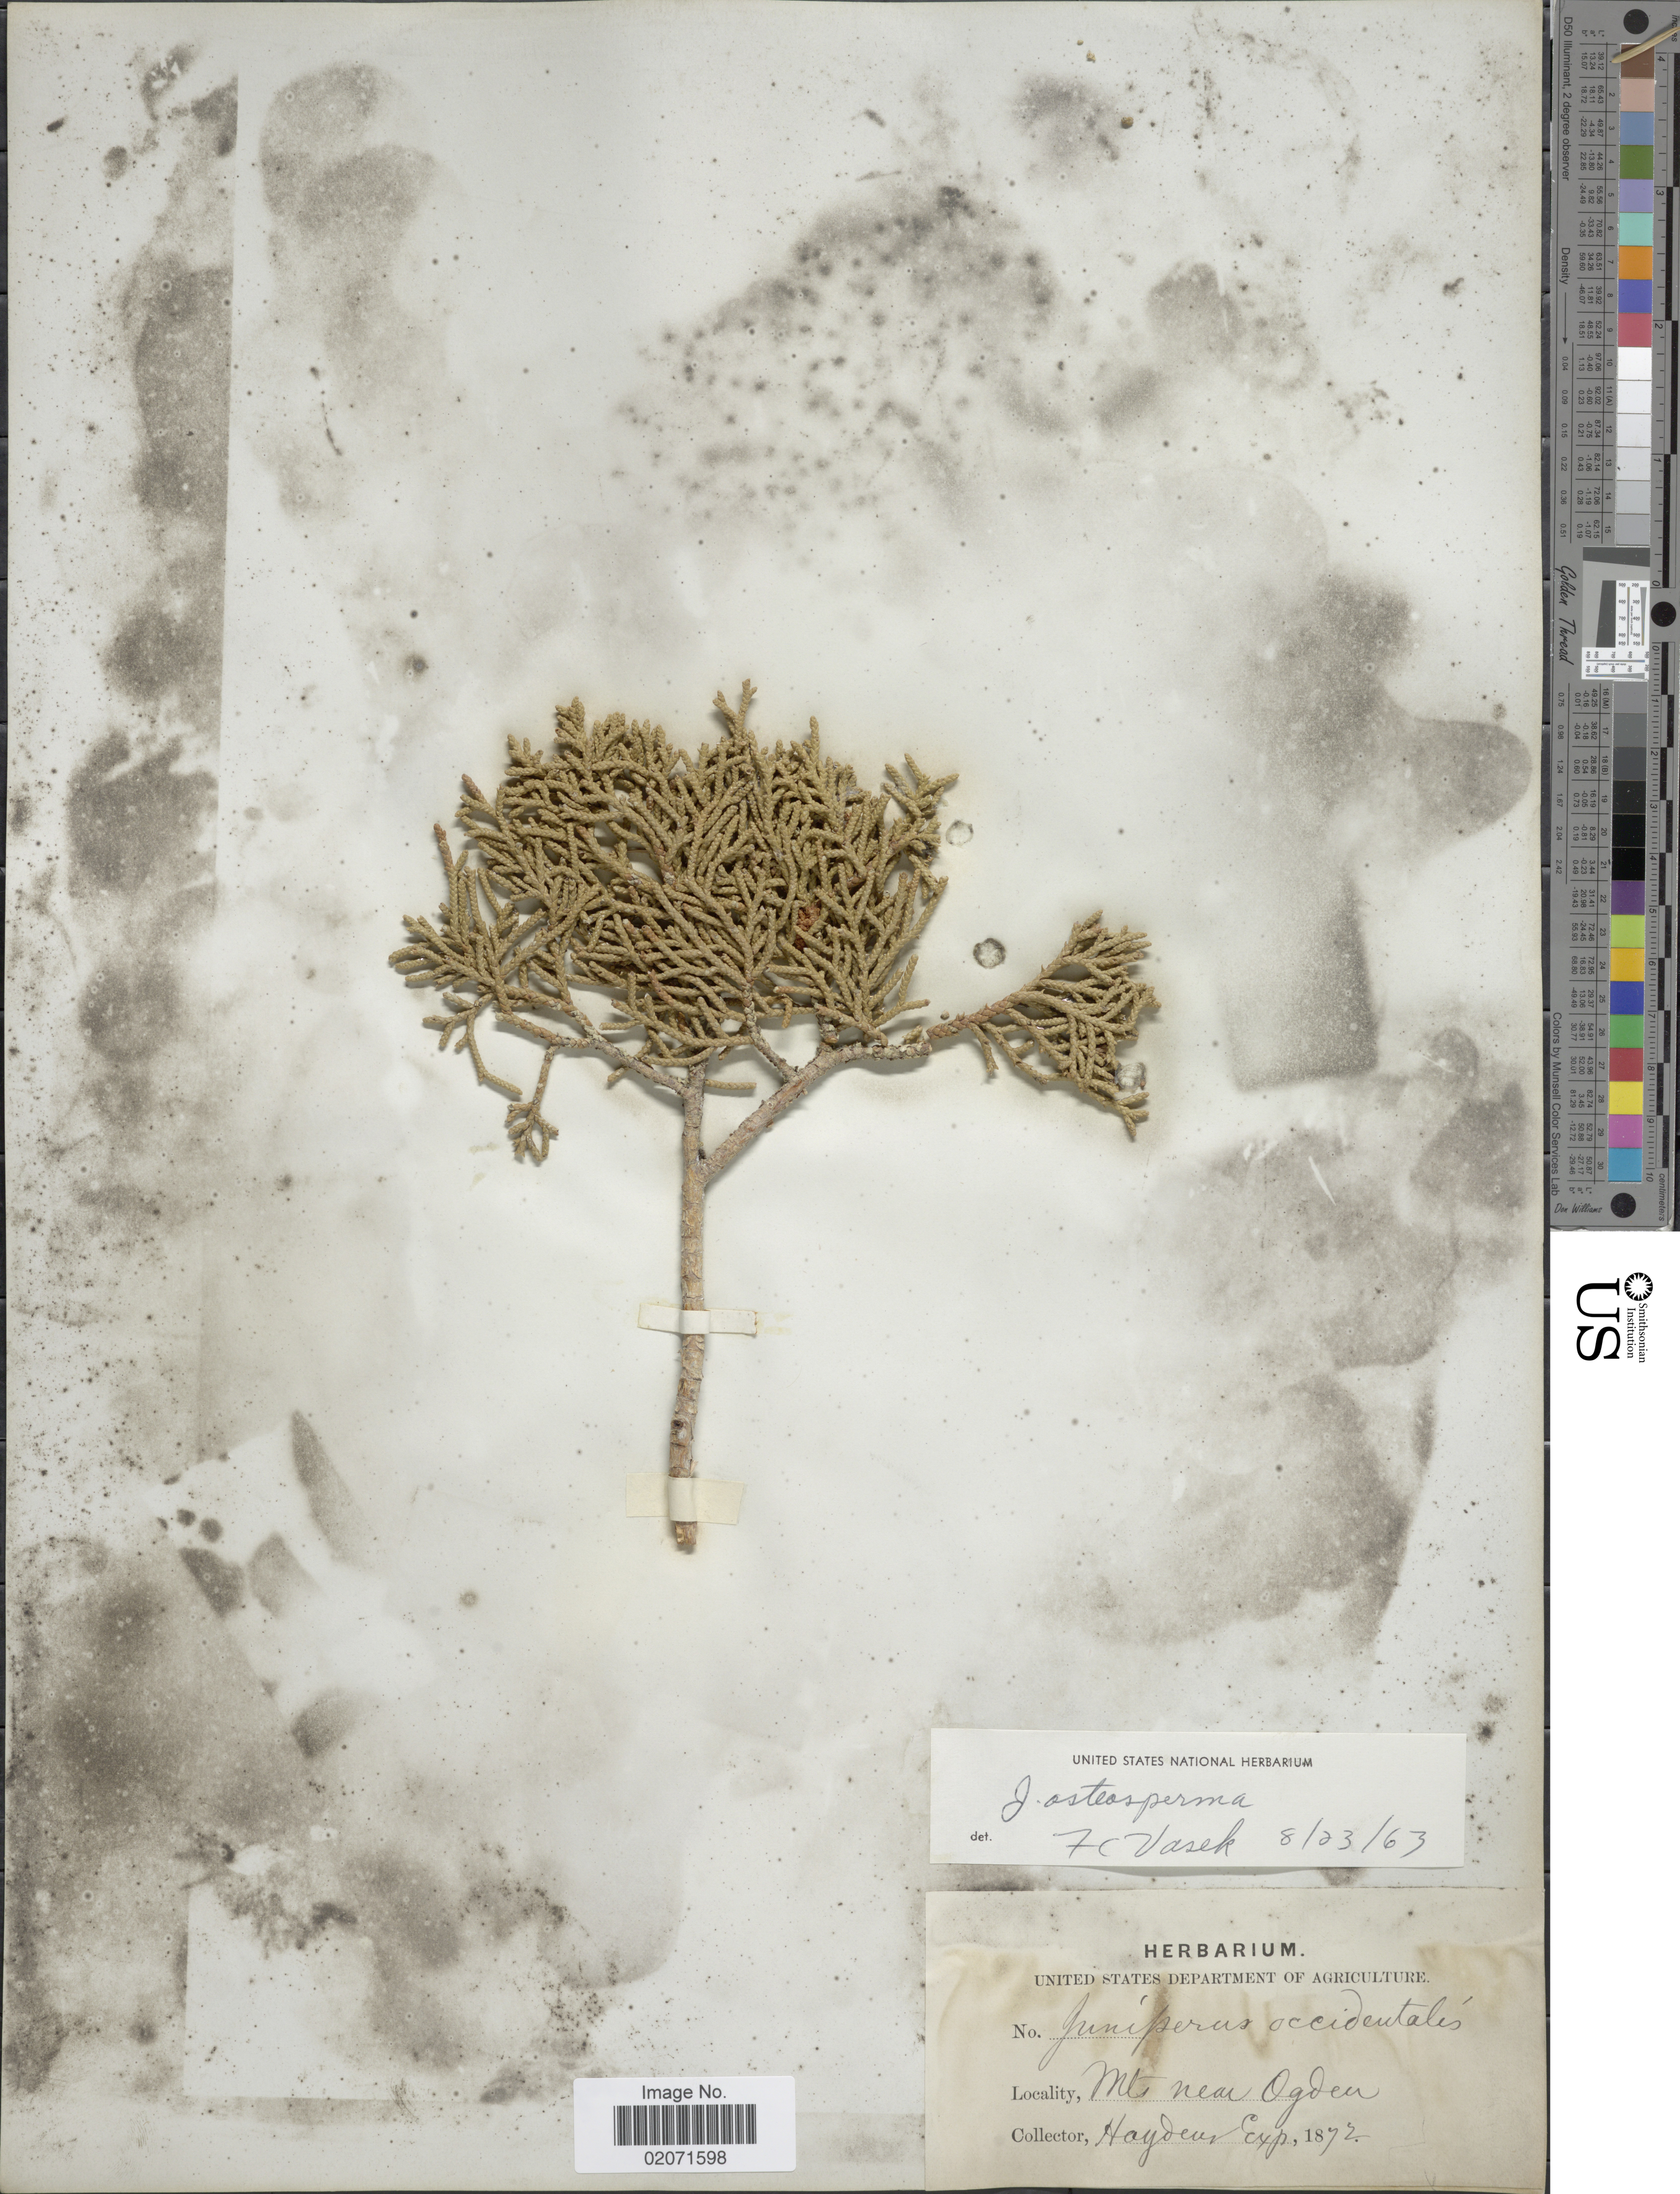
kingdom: Plantae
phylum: Tracheophyta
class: Pinopsida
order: Pinales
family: Cupressaceae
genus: Juniperus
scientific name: Juniperus osteosperma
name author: (Torr.) Little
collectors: Hayden's Exped.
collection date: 1872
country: United States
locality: Mts near Ogden